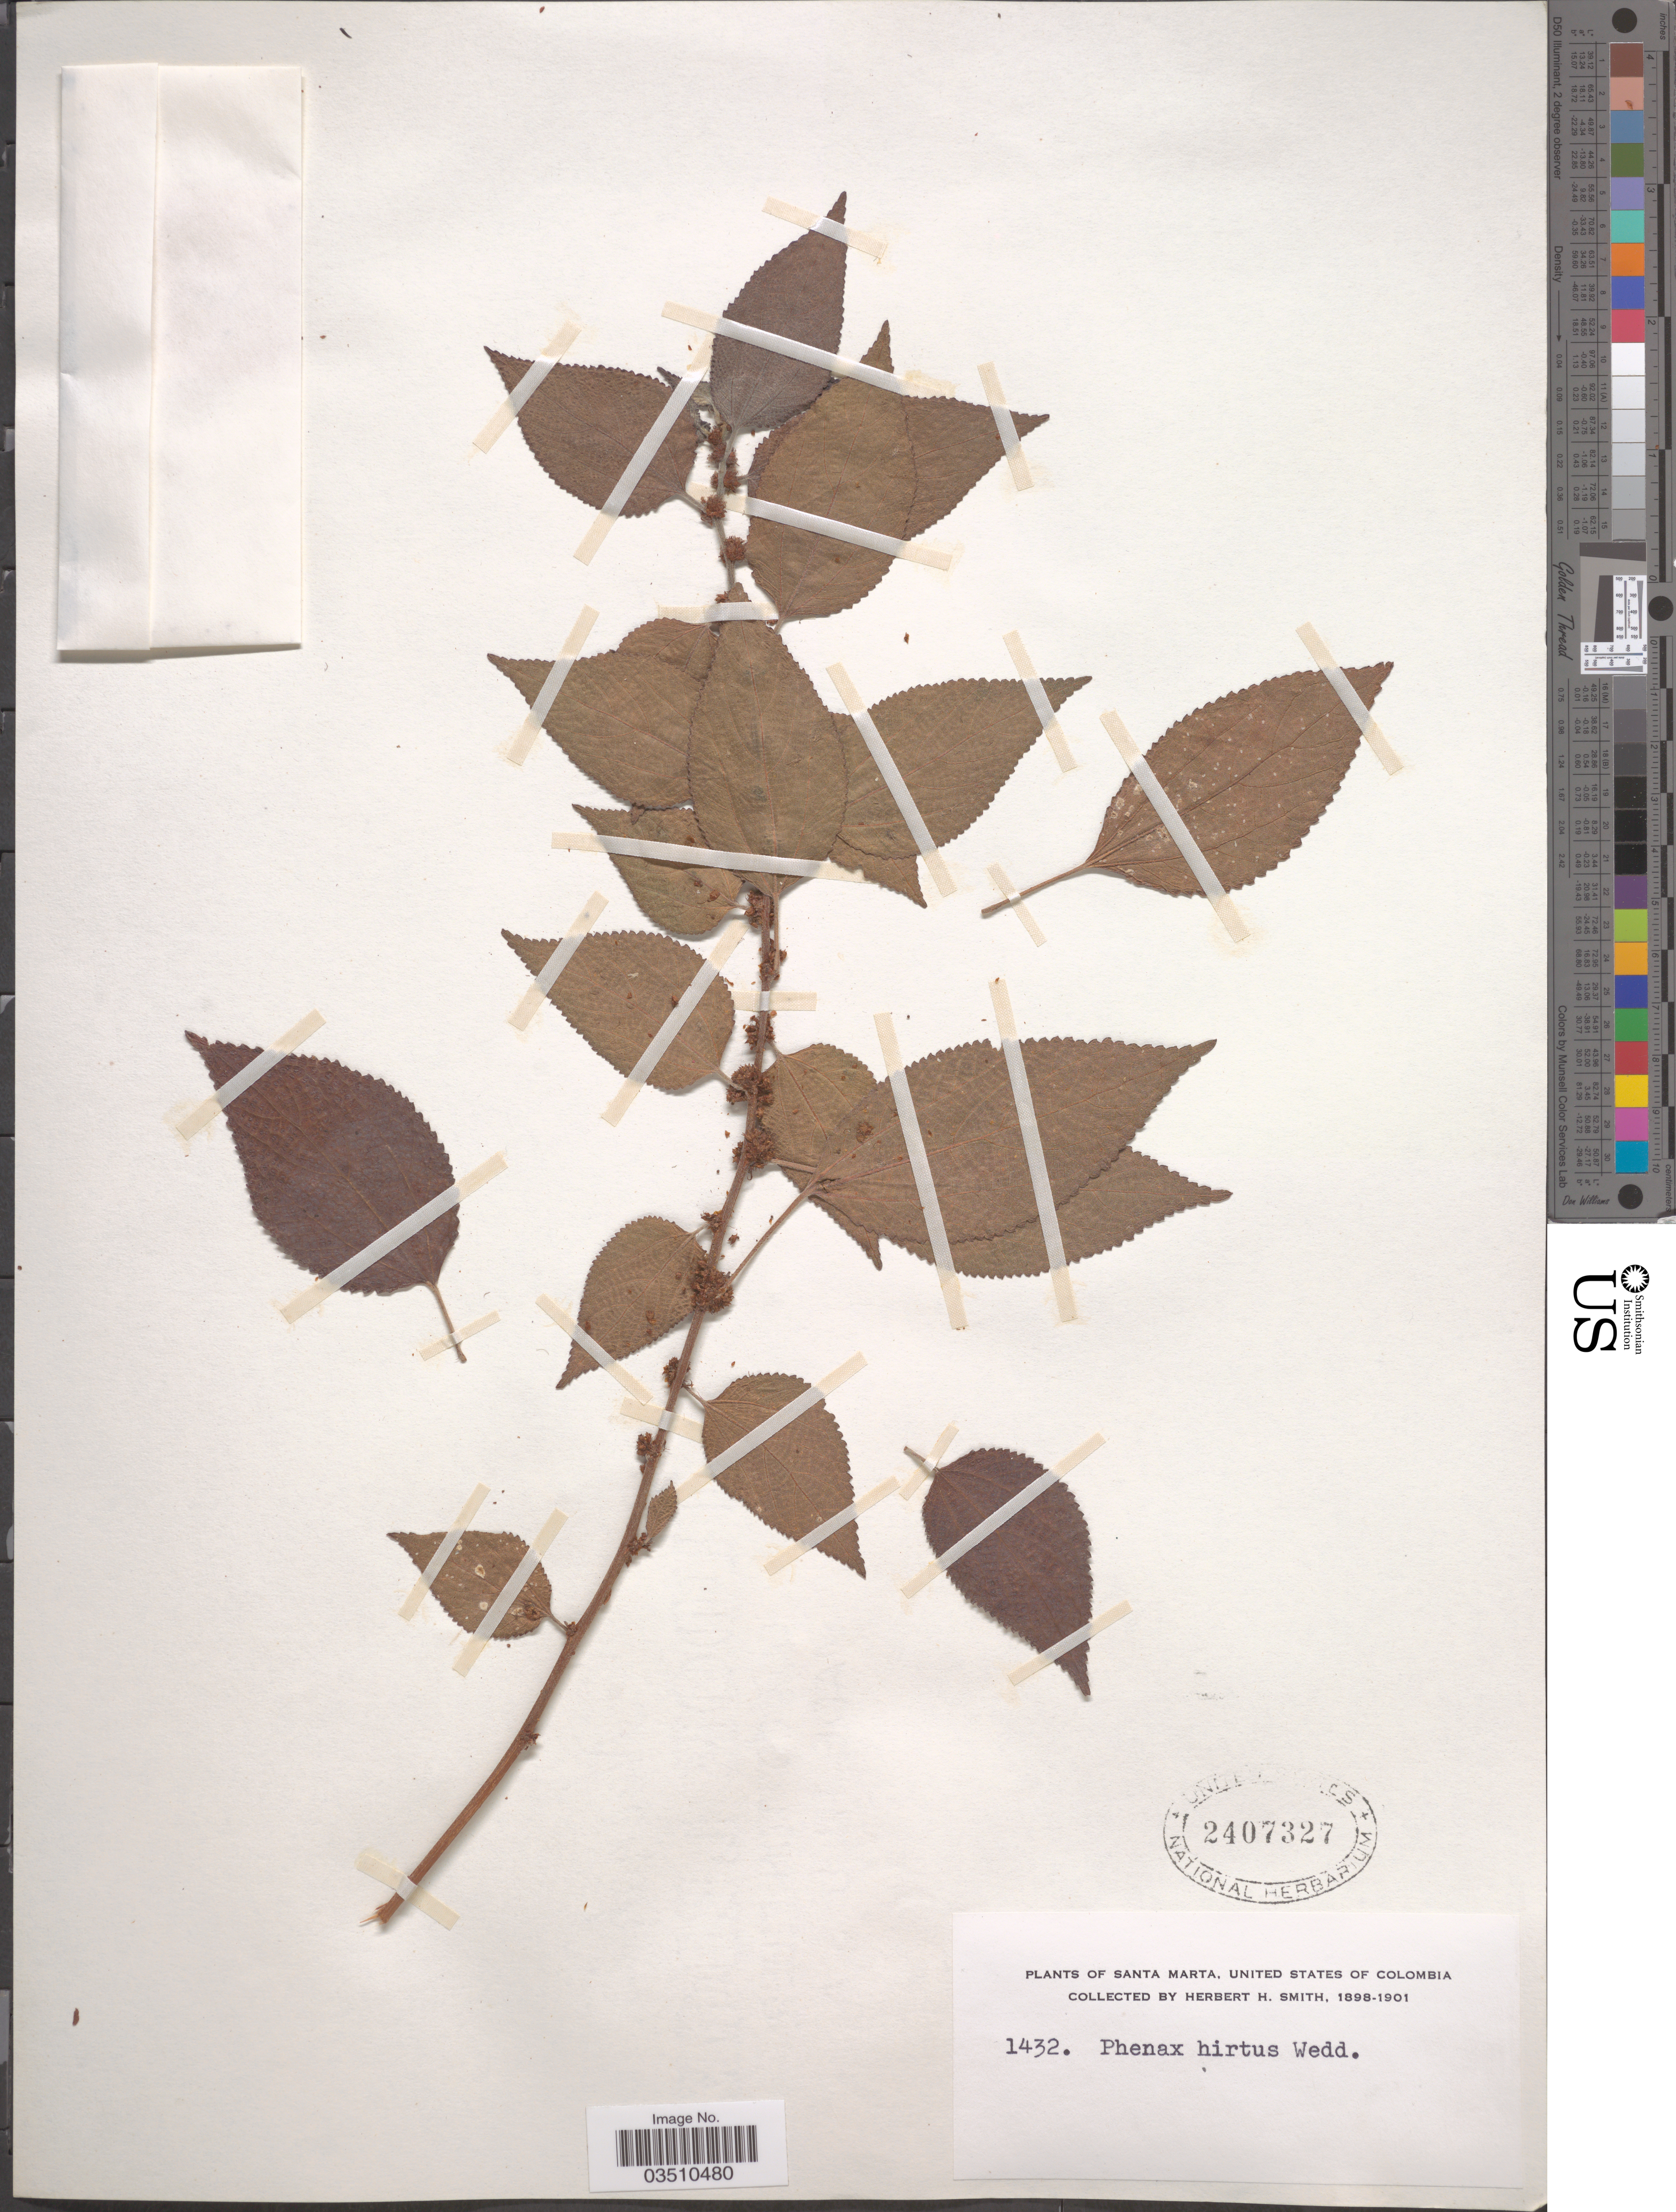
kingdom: Plantae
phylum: Tracheophyta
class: Magnoliopsida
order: Rosales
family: Urticaceae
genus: Phenax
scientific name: Phenax hirtus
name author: (Sw.) Wedd.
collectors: Herbert H. Smith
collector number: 1432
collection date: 1898/1901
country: Colombia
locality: Santa Marta. United States of Colombia.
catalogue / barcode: US 2407327